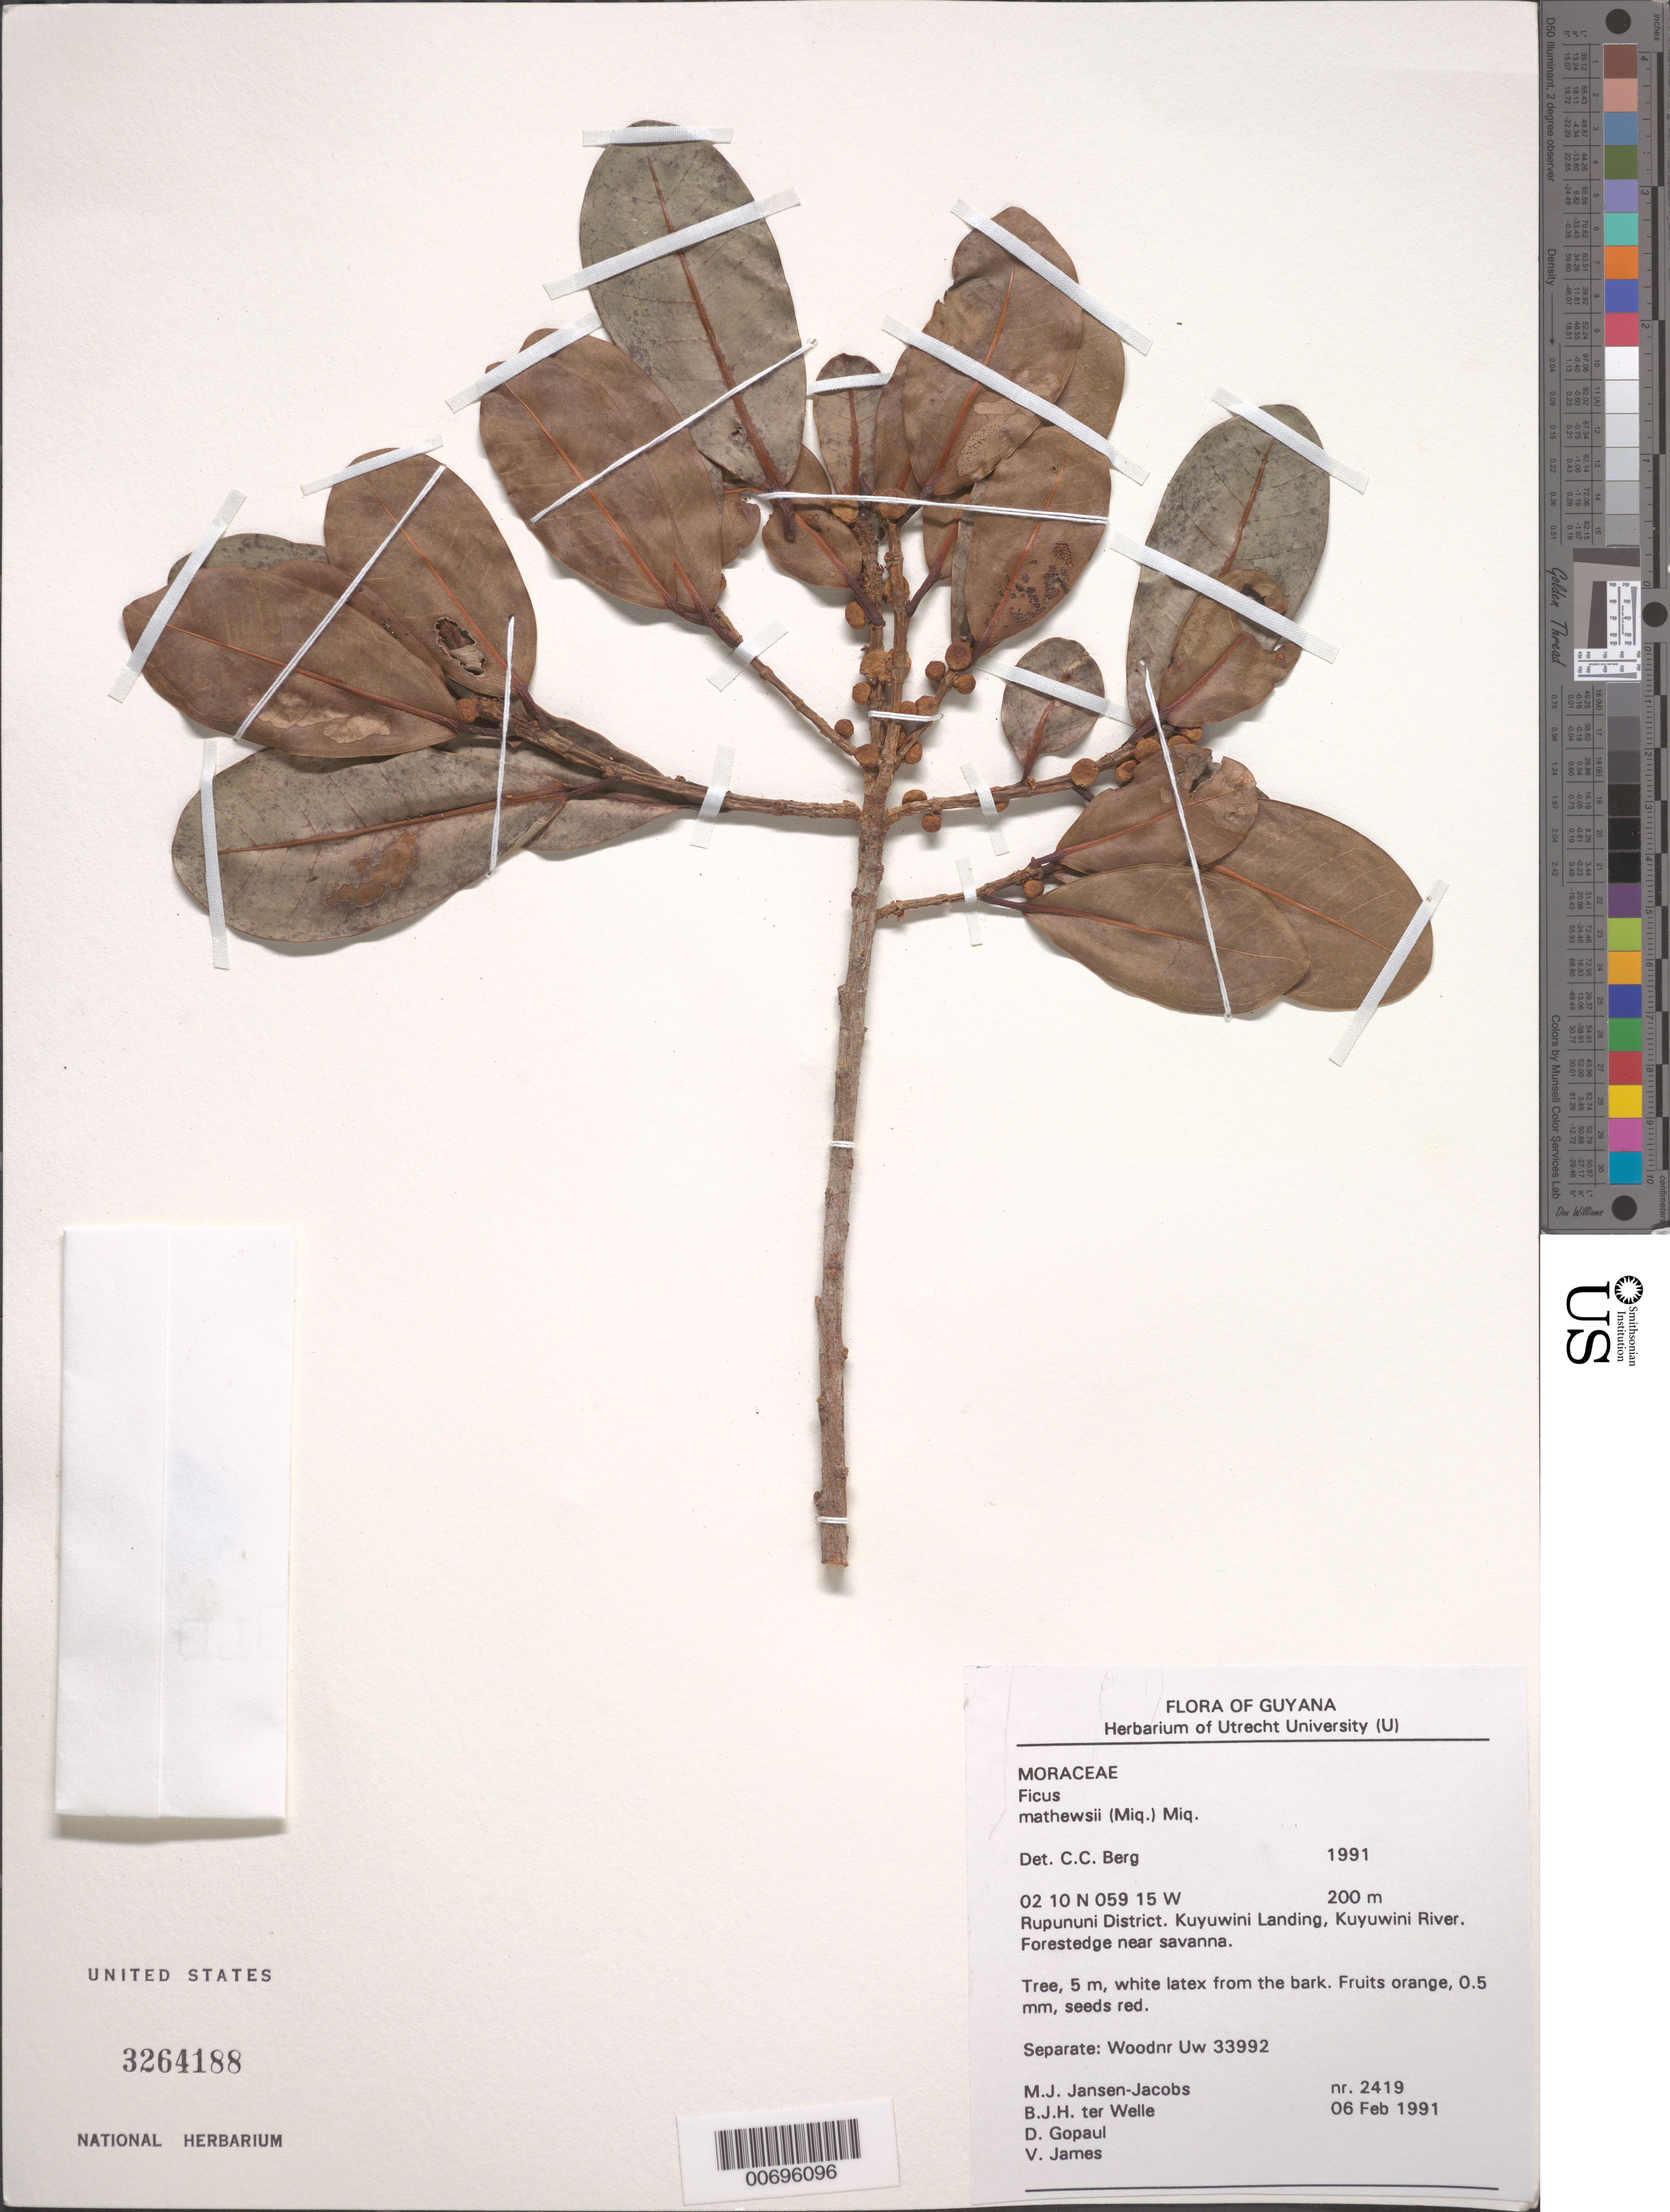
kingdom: Plantae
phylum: Tracheophyta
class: Magnoliopsida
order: Rosales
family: Moraceae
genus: Ficus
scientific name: Ficus mathewsii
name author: (Miq.) Miq.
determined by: Berg, C. C.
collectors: M. J. Jansen-Jacobs, B. Welle, D. Gopaul & V. James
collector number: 2419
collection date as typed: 6-Feb-91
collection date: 1991-02-06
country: Guyana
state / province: U. Takutu-U. Essequibo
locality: Kuyuwini Landing, Kuyuwini River, Rupununi District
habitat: Forest edge near savanna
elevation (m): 200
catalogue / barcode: US 3264188